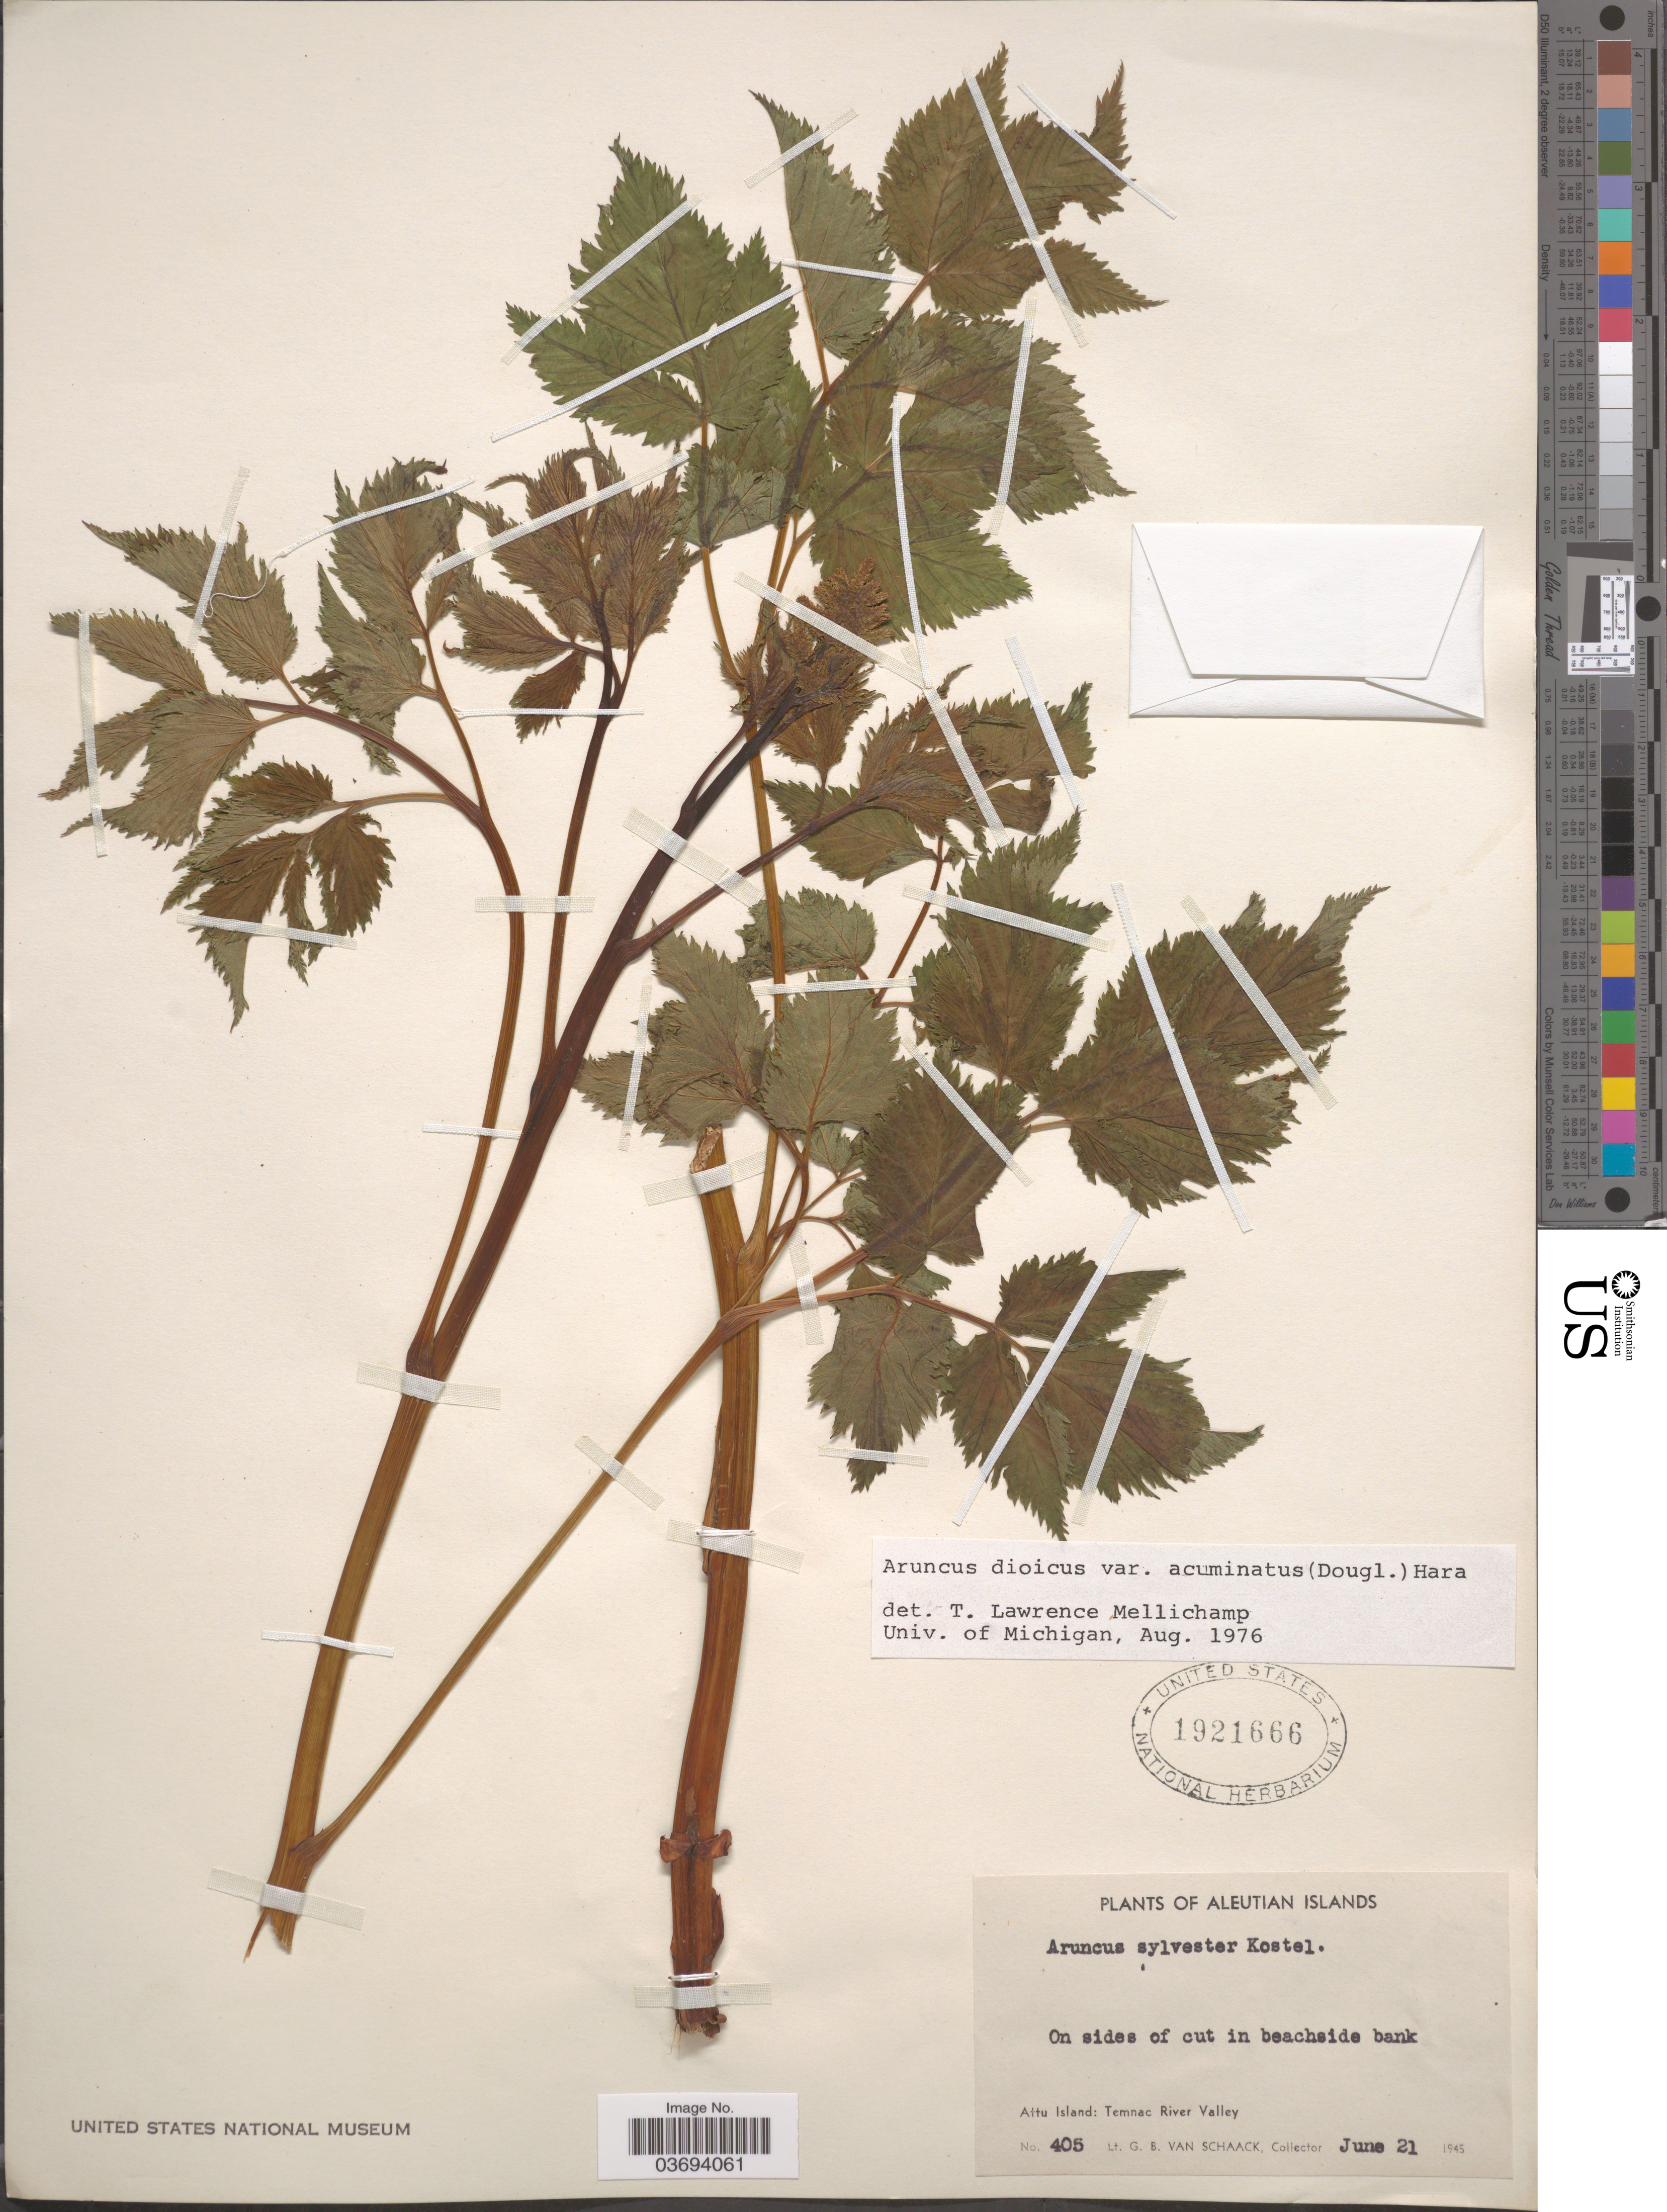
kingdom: Plantae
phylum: Tracheophyta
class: Magnoliopsida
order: Rosales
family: Rosaceae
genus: Aruncus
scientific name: Aruncus dioicus var. acuminatus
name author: (Rydb.) H. Hara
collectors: G. Van Schaack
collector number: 405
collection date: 1945-06-21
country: United States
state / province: Alaska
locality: Aleutian Islands. On sides of cut in beachside bank. Attu Island: Temnac River Valley.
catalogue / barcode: US 1921666